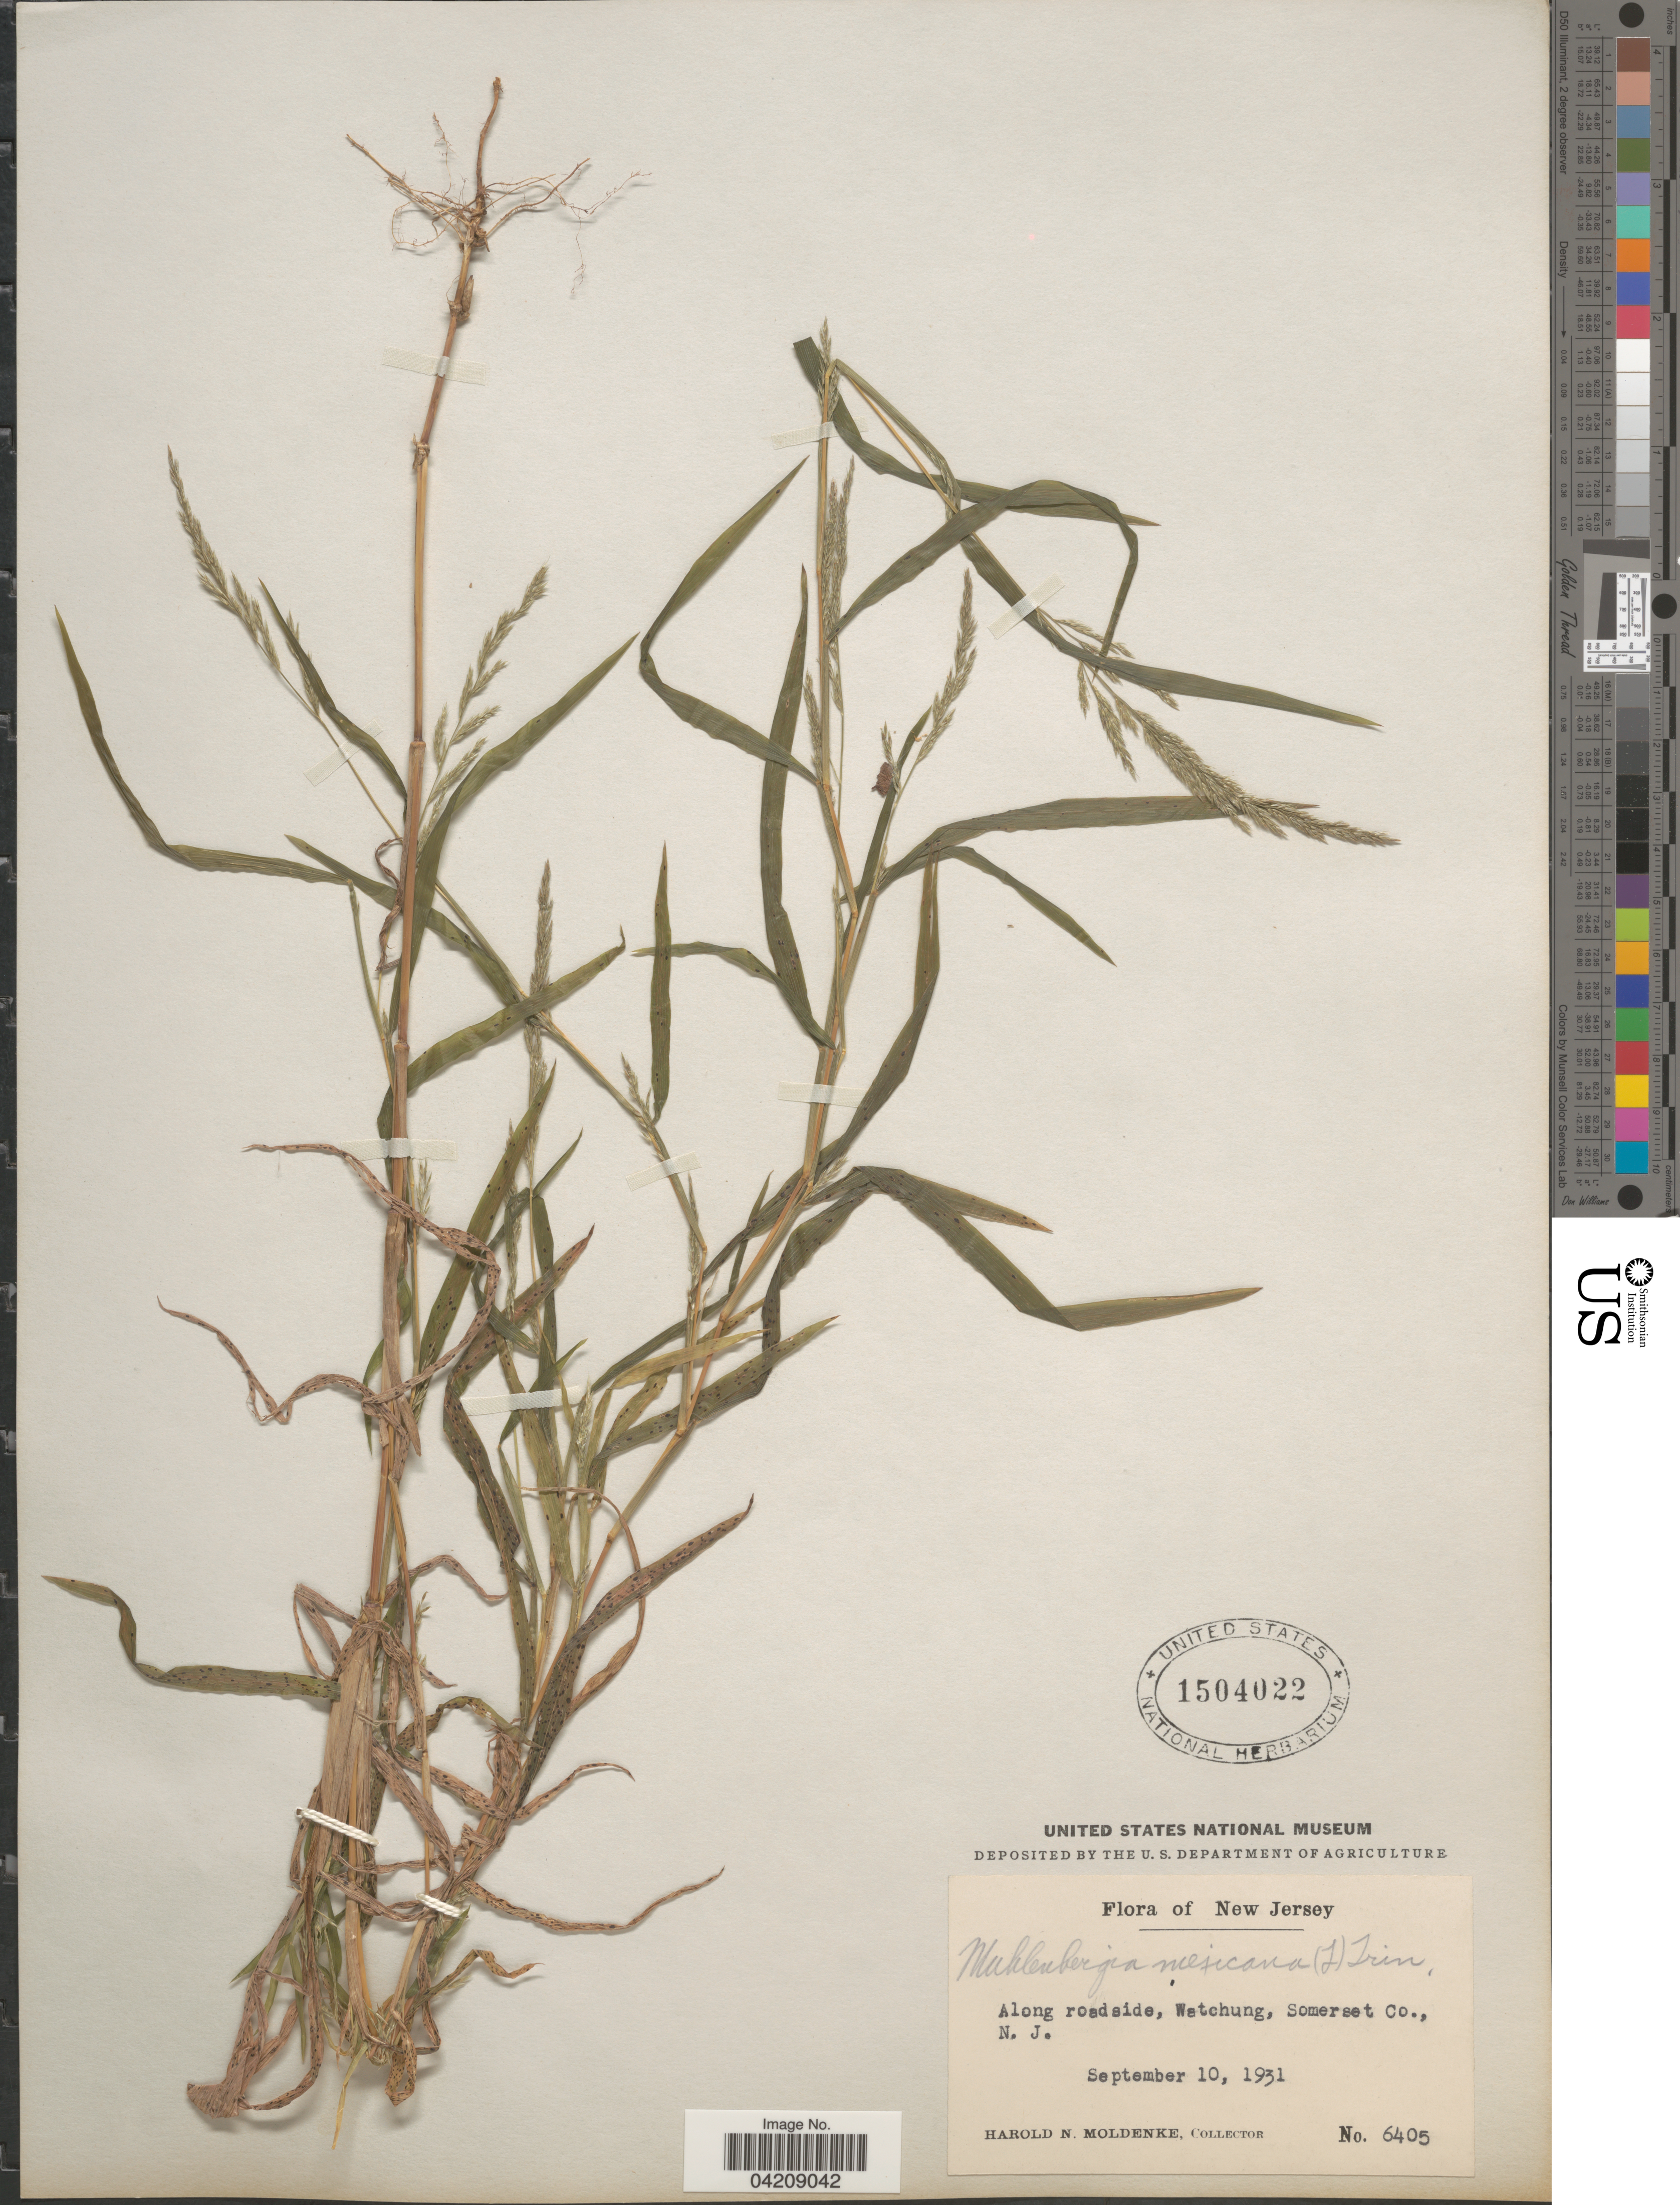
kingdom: Plantae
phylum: Tracheophyta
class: Liliopsida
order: Poales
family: Poaceae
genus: Muhlenbergia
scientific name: Muhlenbergia frondosa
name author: (Poir.) Fernald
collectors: H. N. Moldenke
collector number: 6405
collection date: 1931-09-10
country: United States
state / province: New Jersey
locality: Along roadside, Watchung, Somerset Co.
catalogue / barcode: US 1504022